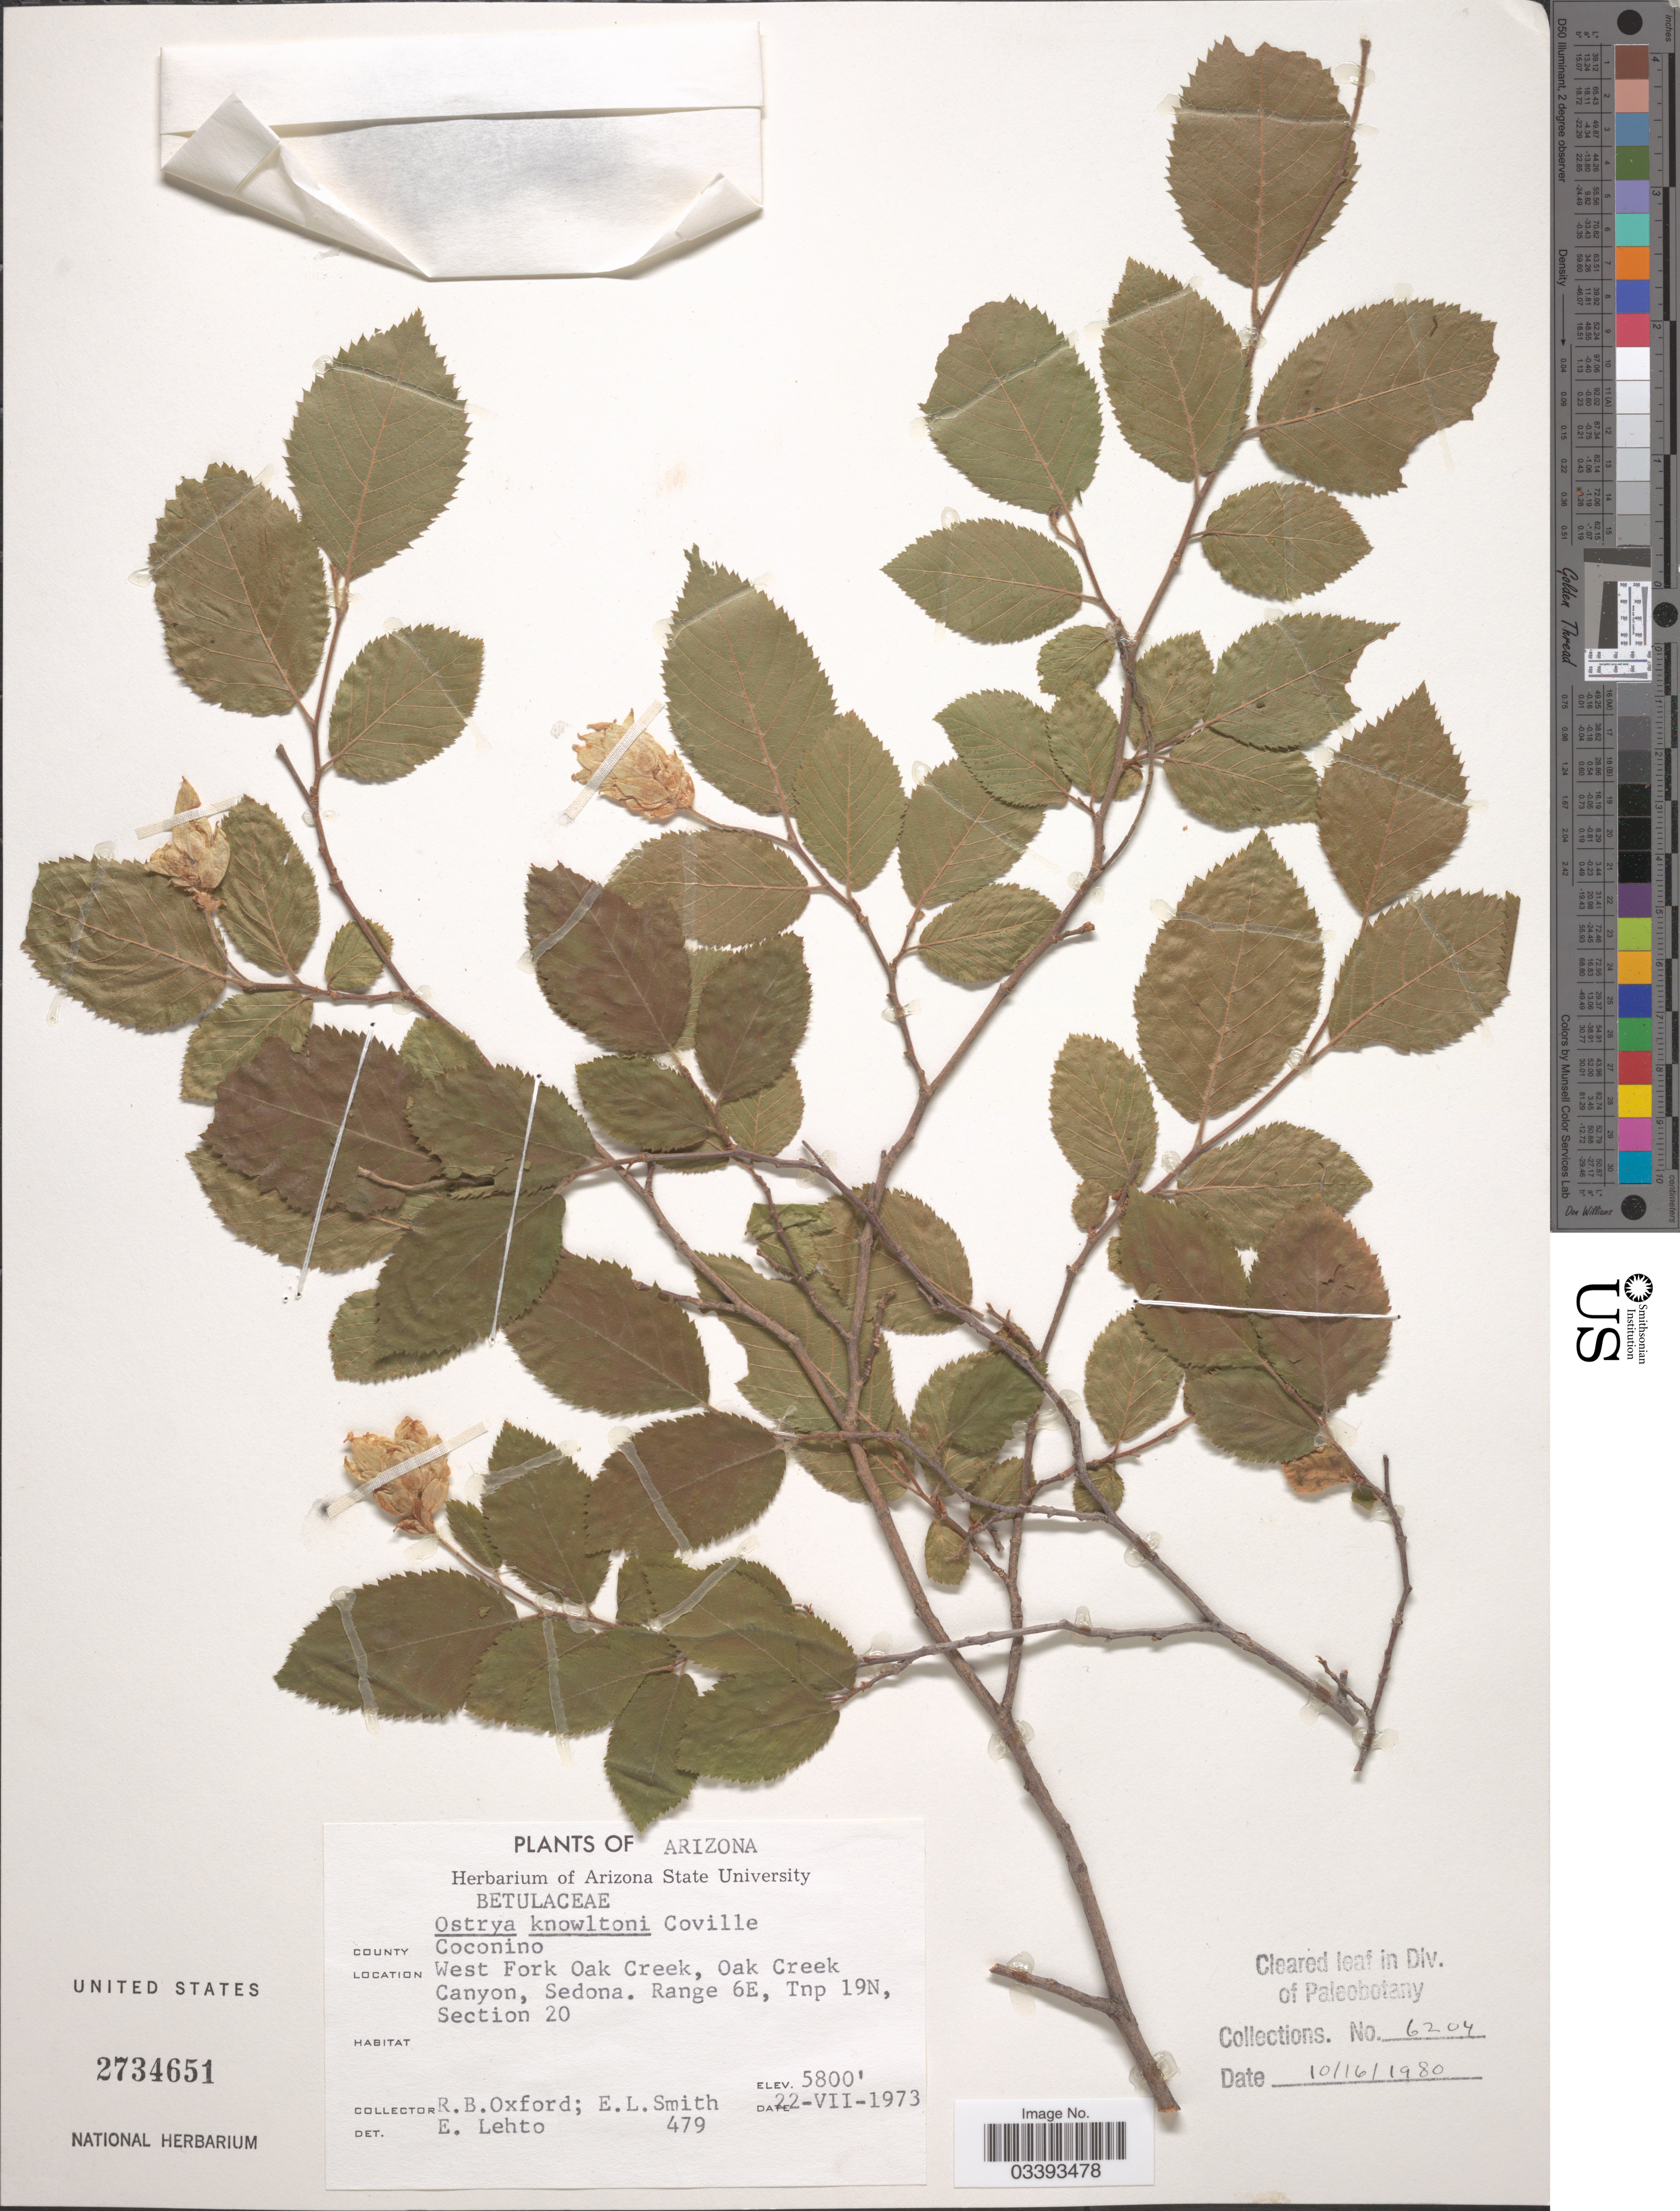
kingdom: Plantae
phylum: Tracheophyta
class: Magnoliopsida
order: Fagales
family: Betulaceae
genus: Ostrya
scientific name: Ostrya knowltoni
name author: Coville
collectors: R. Oxford & E. L. Smith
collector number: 479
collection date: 1973-07-22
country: United States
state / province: Arizona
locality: County Coconino. West Fork Oak Creek, Oak Creek Canyon, Sedona. Range 6E, Tnp, 19N, Section 20.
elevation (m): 1768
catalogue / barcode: US 2734651